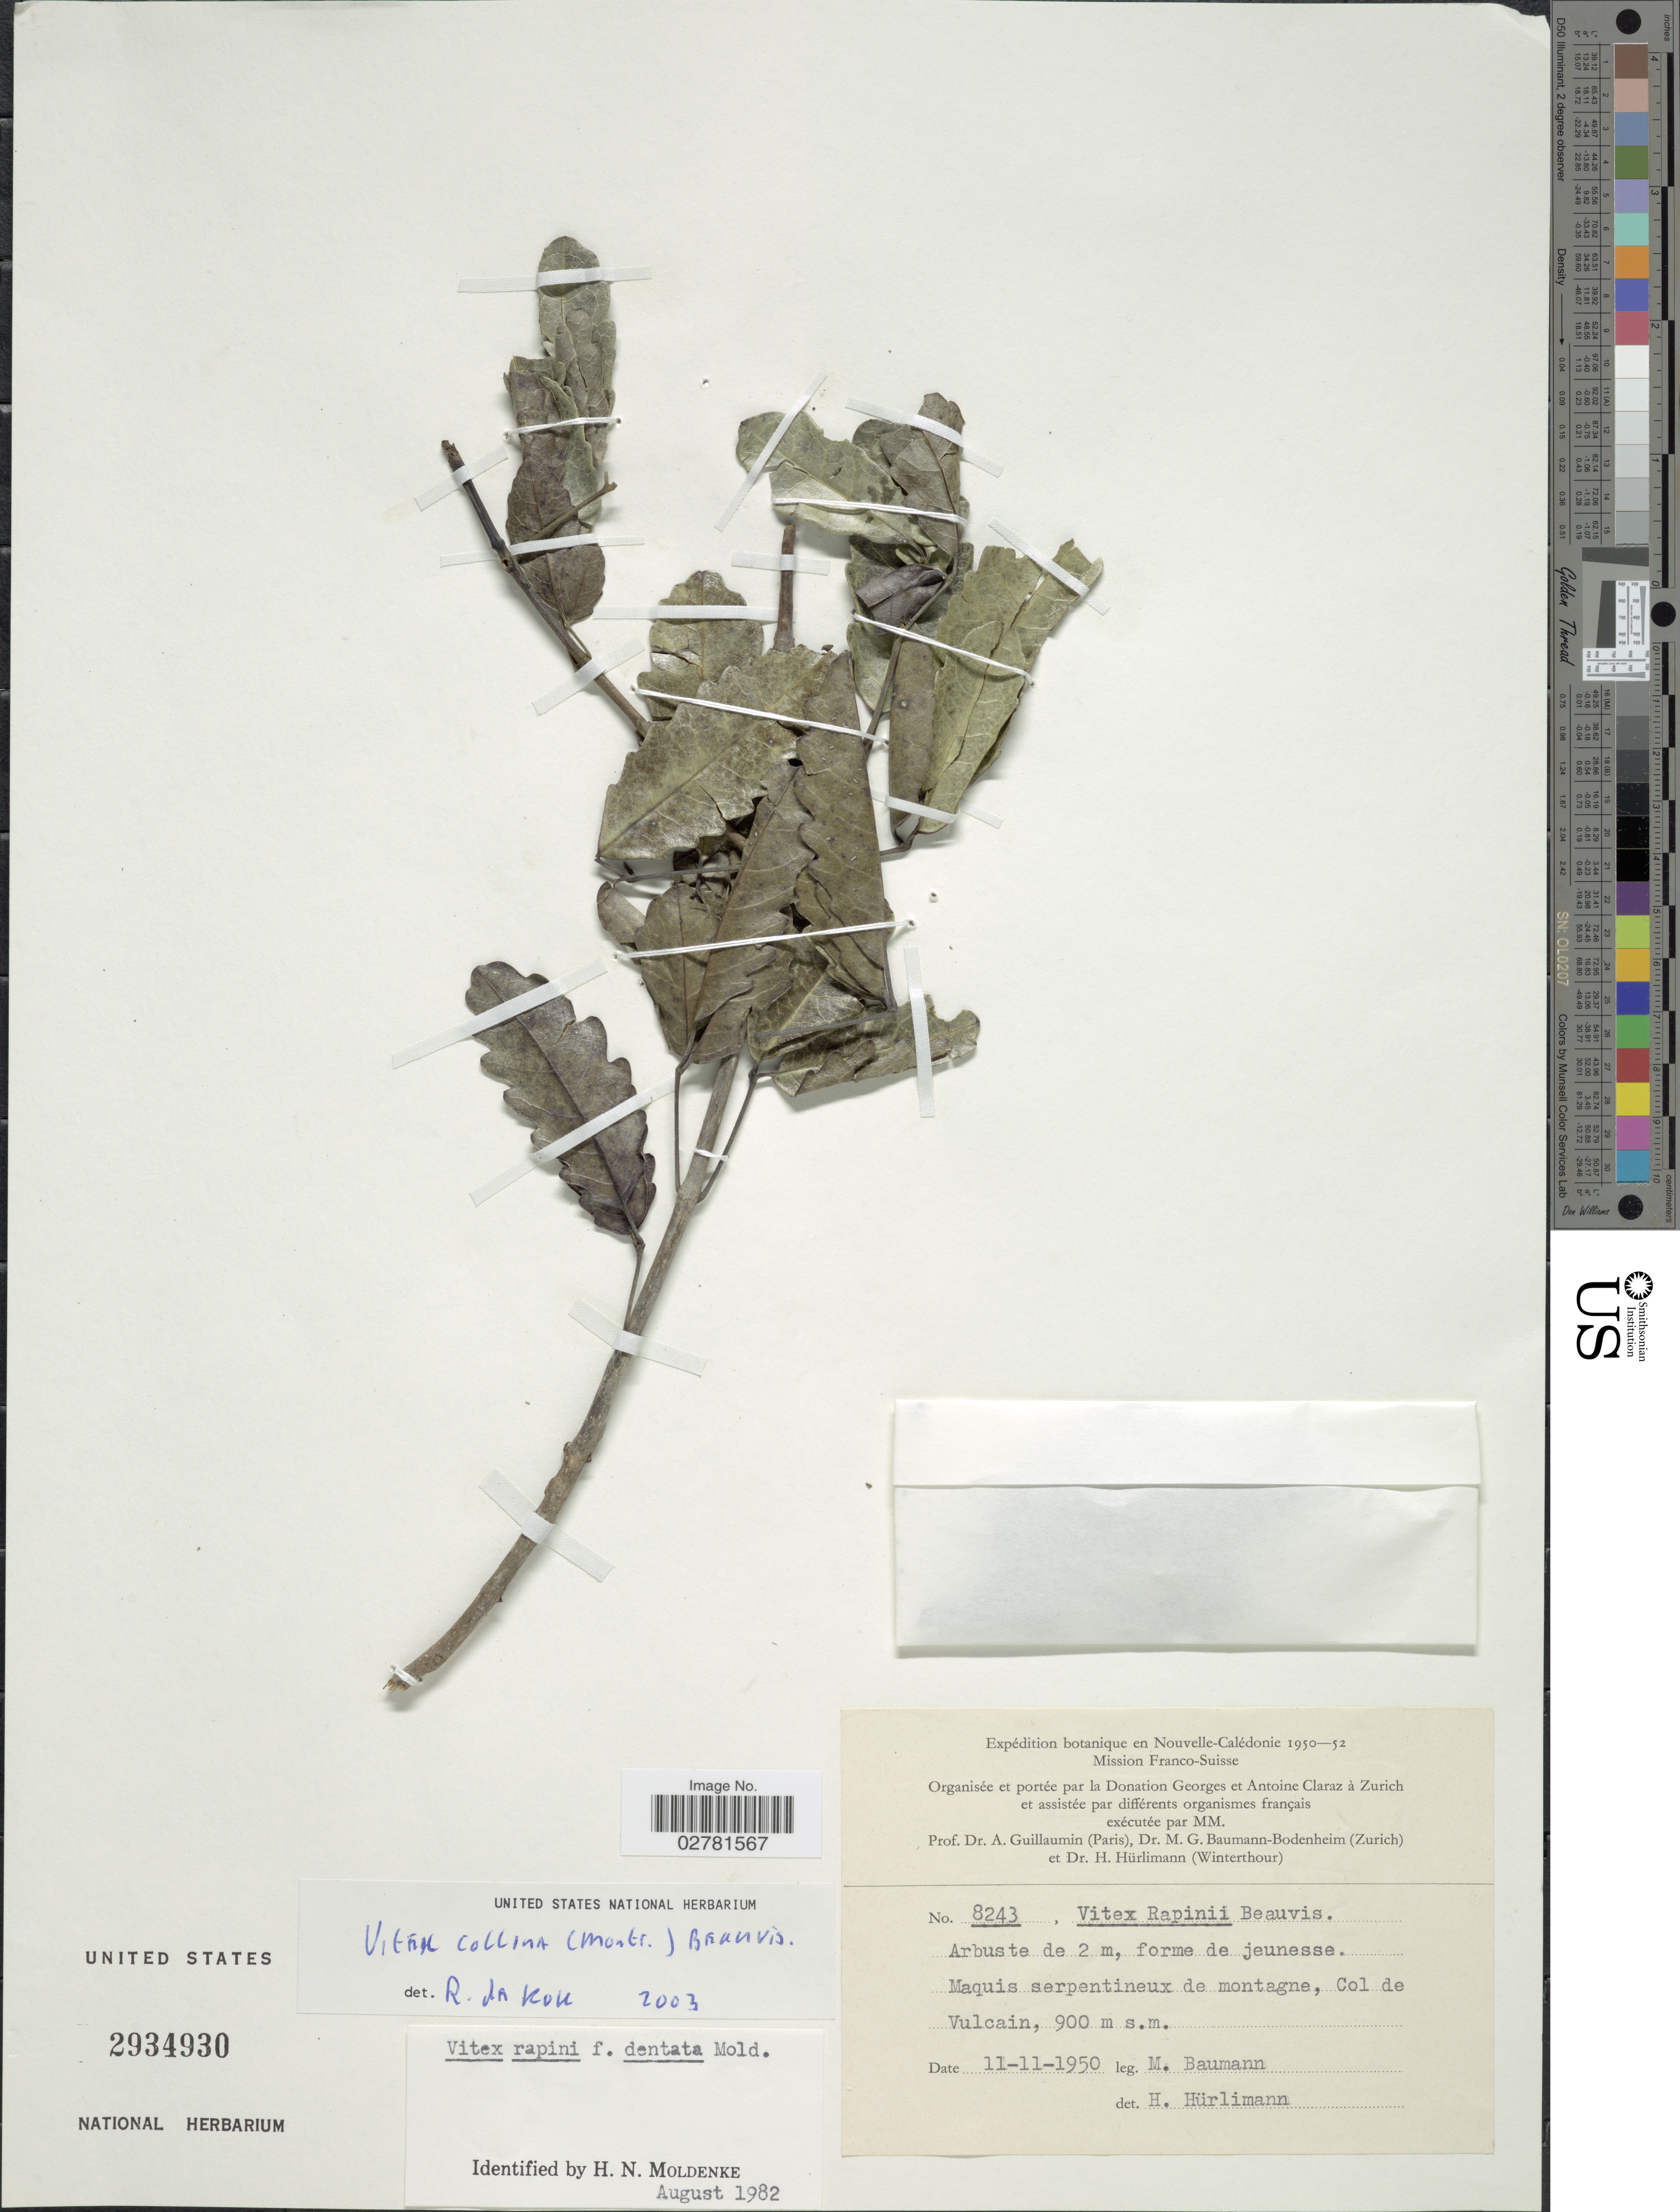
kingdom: Plantae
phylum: Tracheophyta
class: Magnoliopsida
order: Lamiales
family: Lamiaceae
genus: Vitex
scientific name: Vitex collina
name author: Beauvis.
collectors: M. Baumann, A. Guillaumin & M. G. Baumann-Bodenheim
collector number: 8243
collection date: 1950-11-11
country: New Caledonia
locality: Nouvelle-Calédonie. Maquis serpentineux de montagne, Col de Vulcain.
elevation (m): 900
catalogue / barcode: US 2934930